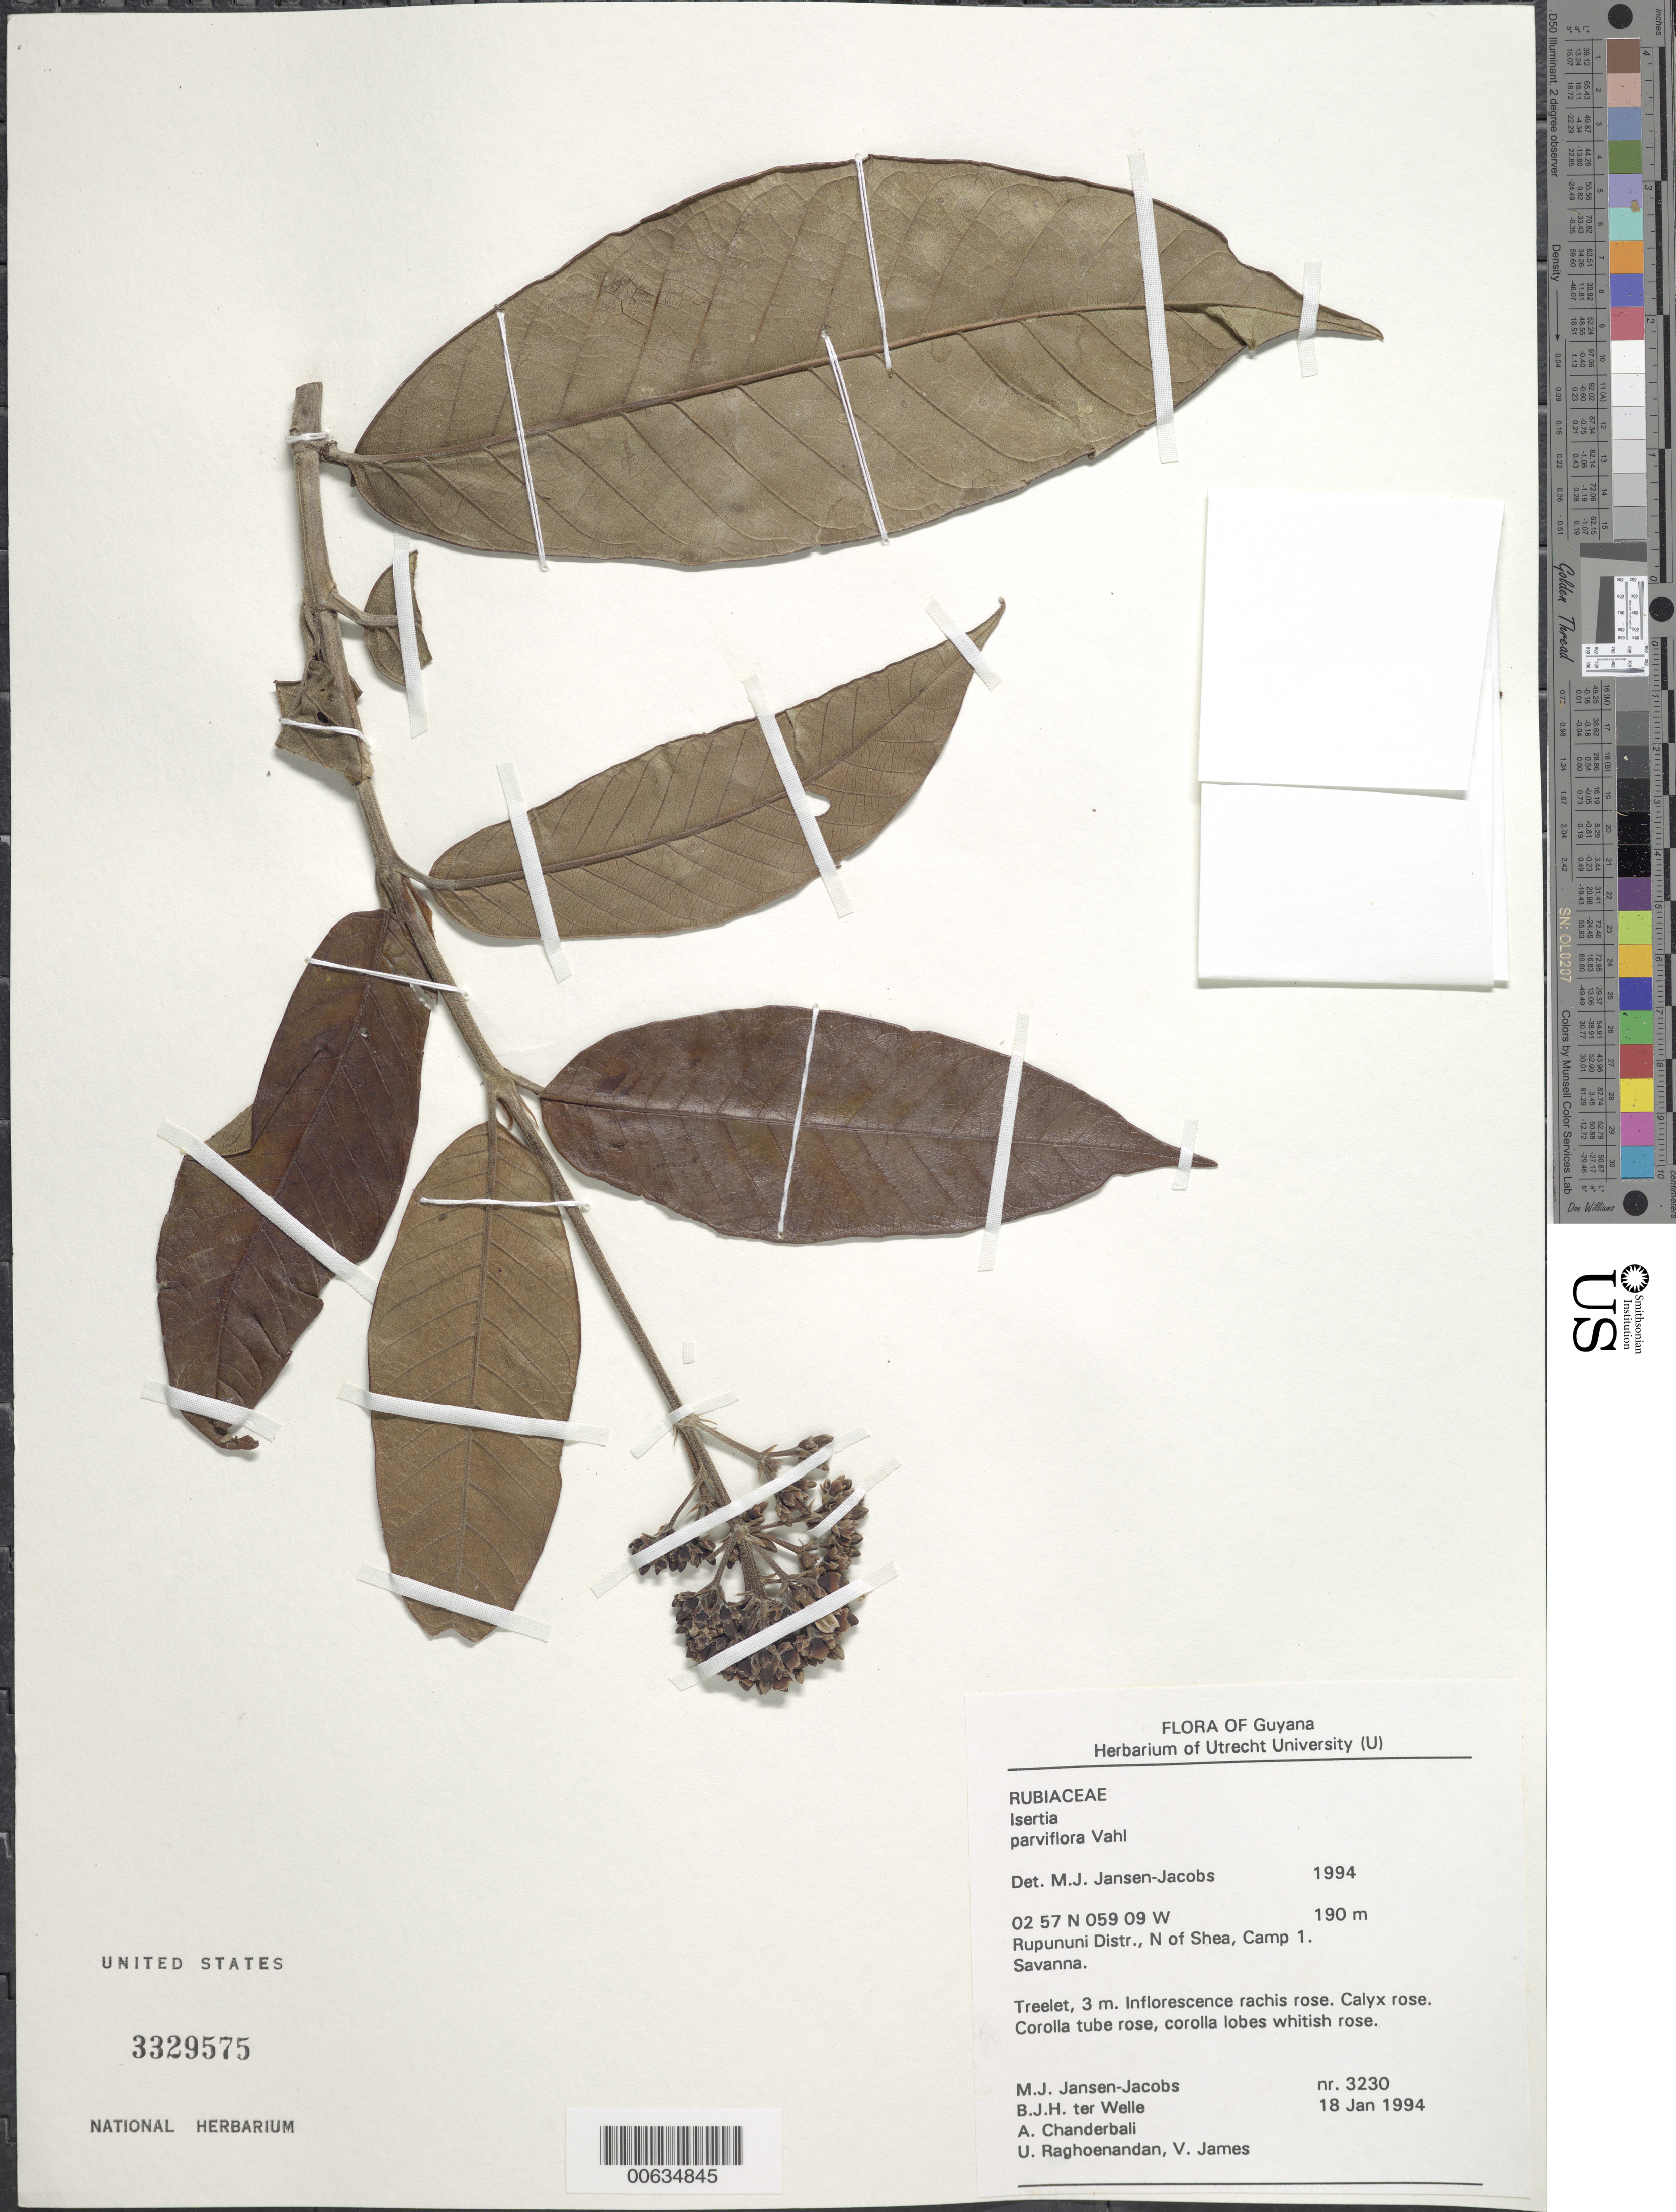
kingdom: Plantae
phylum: Tracheophyta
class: Magnoliopsida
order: Gentianales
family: Rubiaceae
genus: Isertia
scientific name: Isertia parviflora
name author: Vahl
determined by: Jansen-Jacobs, M. J., (U), Nationaal Herbarium Nederland, Utrecht University branch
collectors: M. J. Jansen-Jacobs, B. Welle, A. S. Chanderbali, U. Raghoenandan & V. James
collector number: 3230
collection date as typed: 18-Jan-94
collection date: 1994-01-18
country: Guyana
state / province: U. Takutu-U. Essequibo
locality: Shea, N of, camp 1, Rupununi District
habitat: Savanna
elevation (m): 190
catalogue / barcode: US 3329575